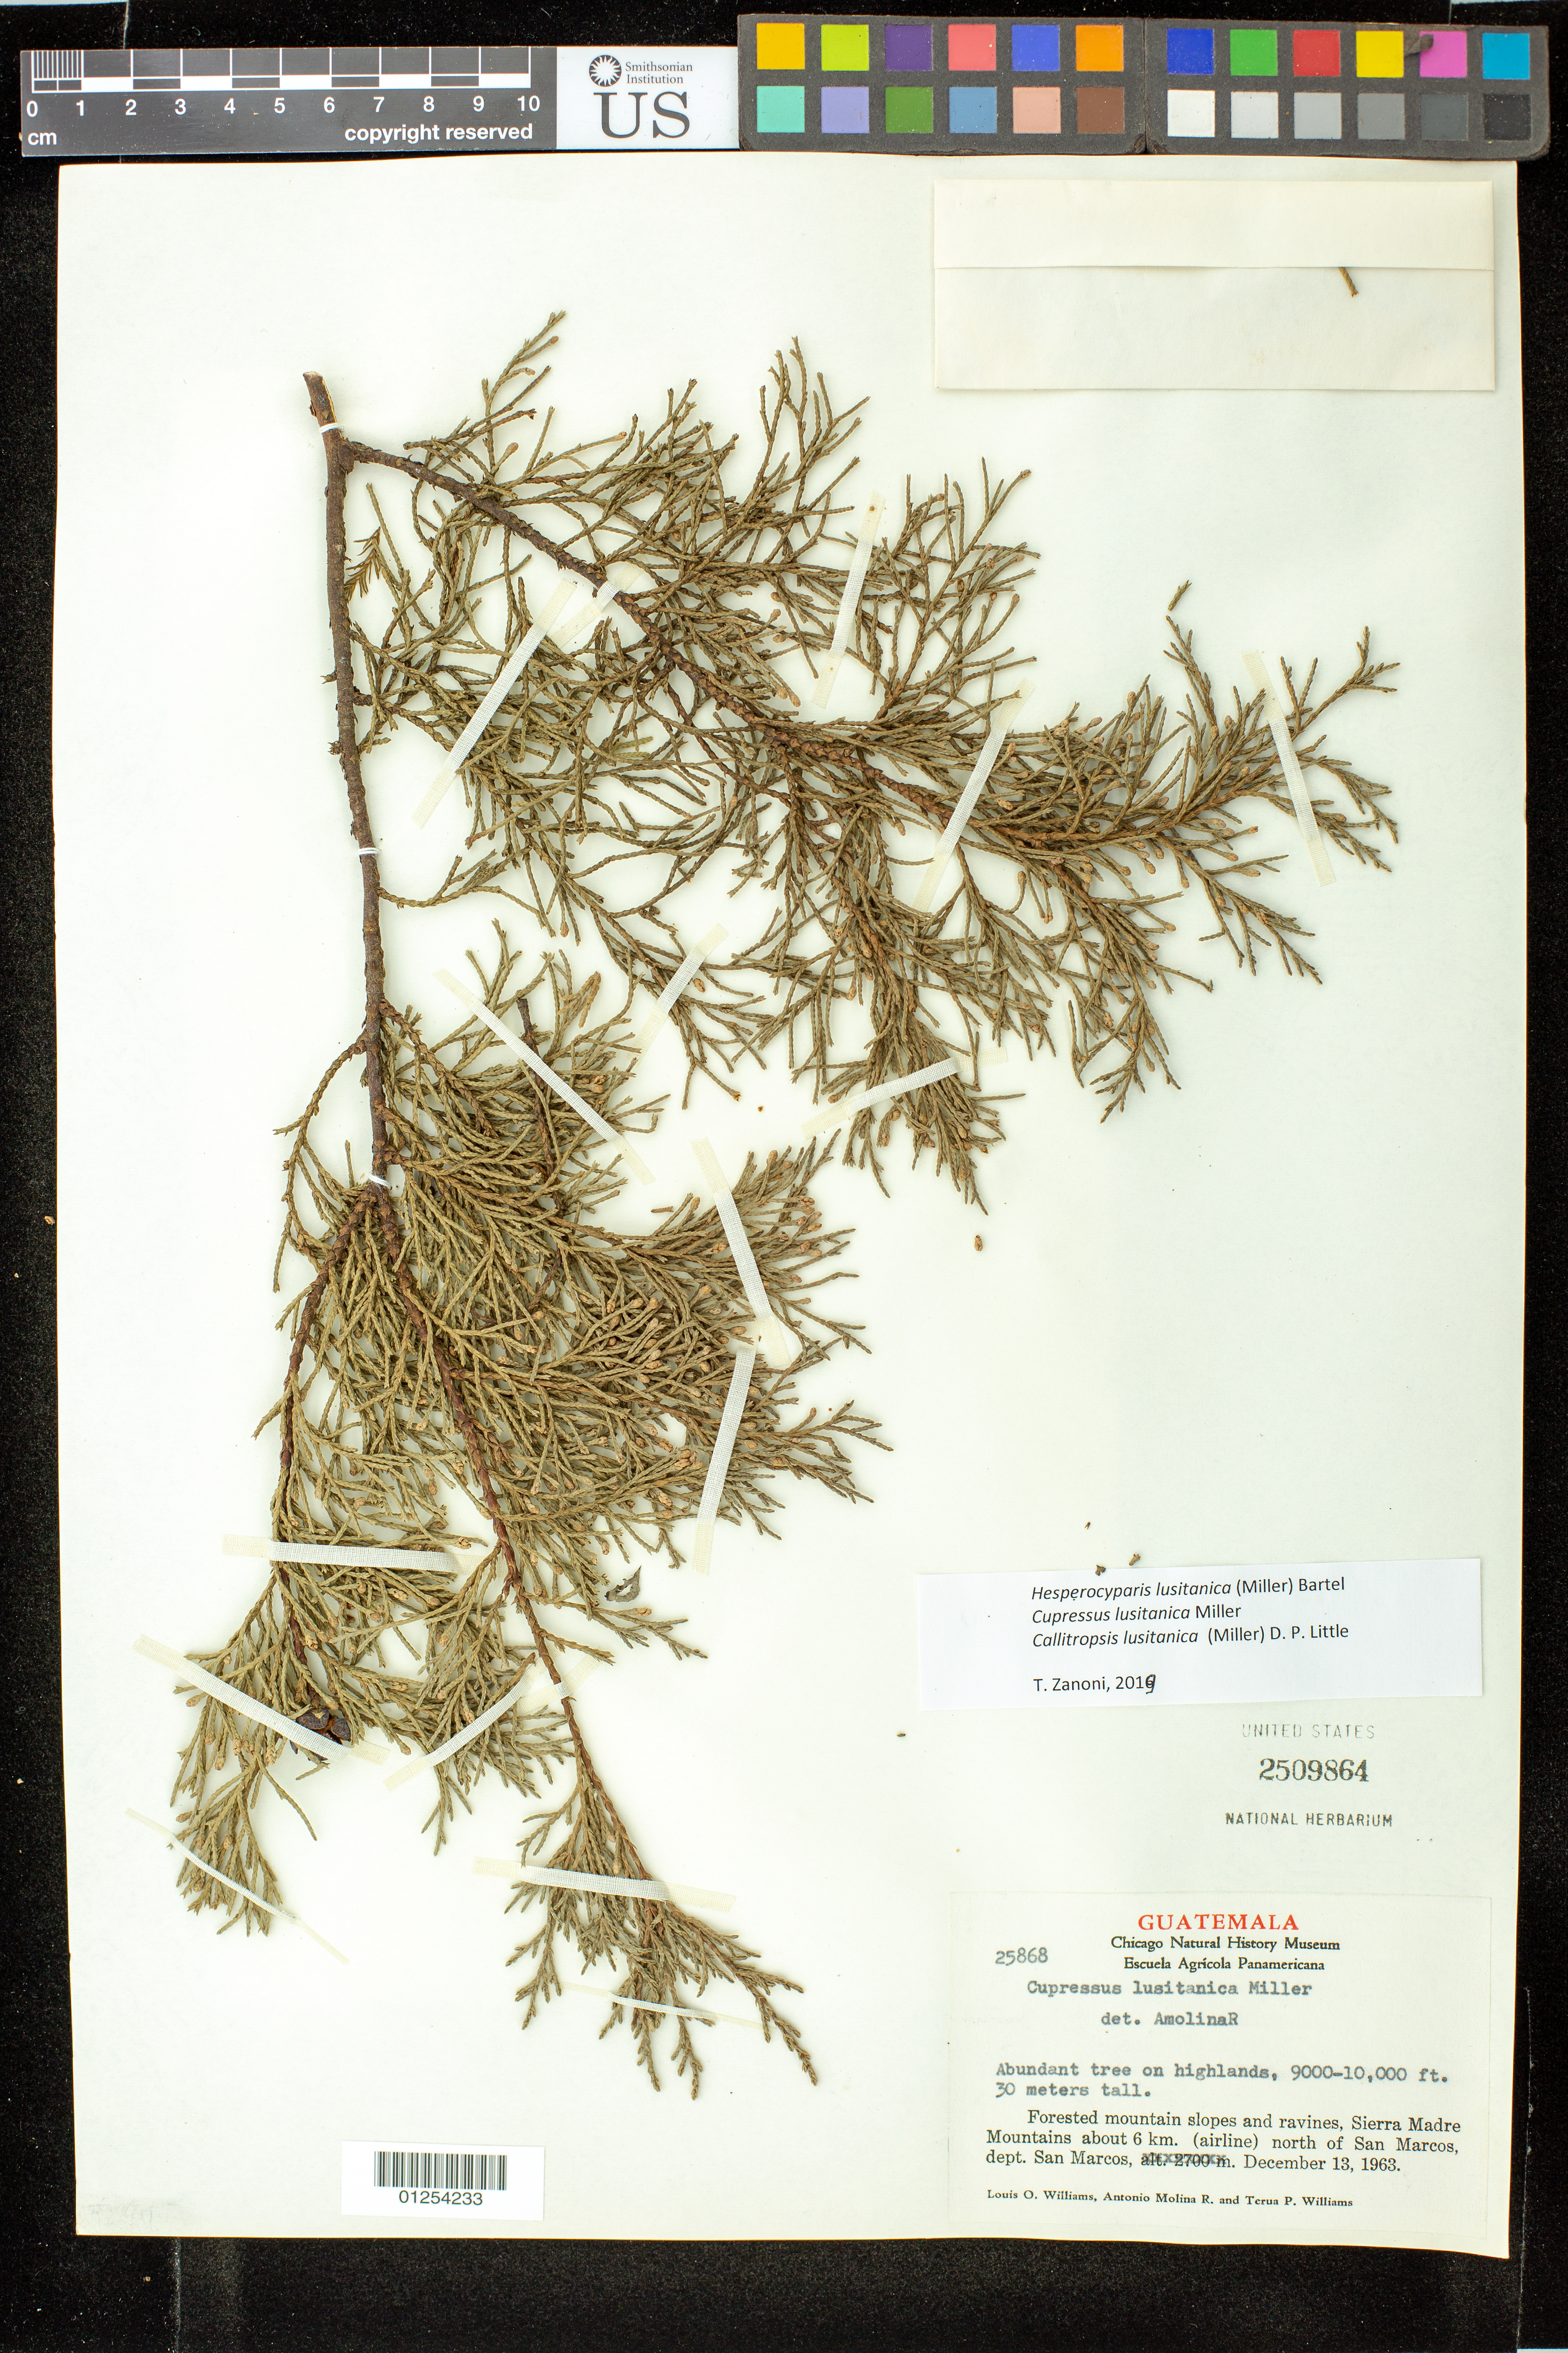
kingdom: Plantae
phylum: Tracheophyta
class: Pinopsida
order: Pinales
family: Cupressaceae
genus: Hesperocyparis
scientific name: Hesperocyparis lusitanica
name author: (Miller) Bartel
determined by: Zanoni, T. A., (NY), New York Botanical Garden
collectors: L. O. Williams, A. Molina R. & T. Williams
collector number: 25868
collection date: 1963-12-13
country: Guatemala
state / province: San Marcos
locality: Forested mountain slopes and ravines, Sierra Madre Mountains about 6 km. (airline) north of San Marcos, dept. San Marcos.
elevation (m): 2700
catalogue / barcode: US 2509864